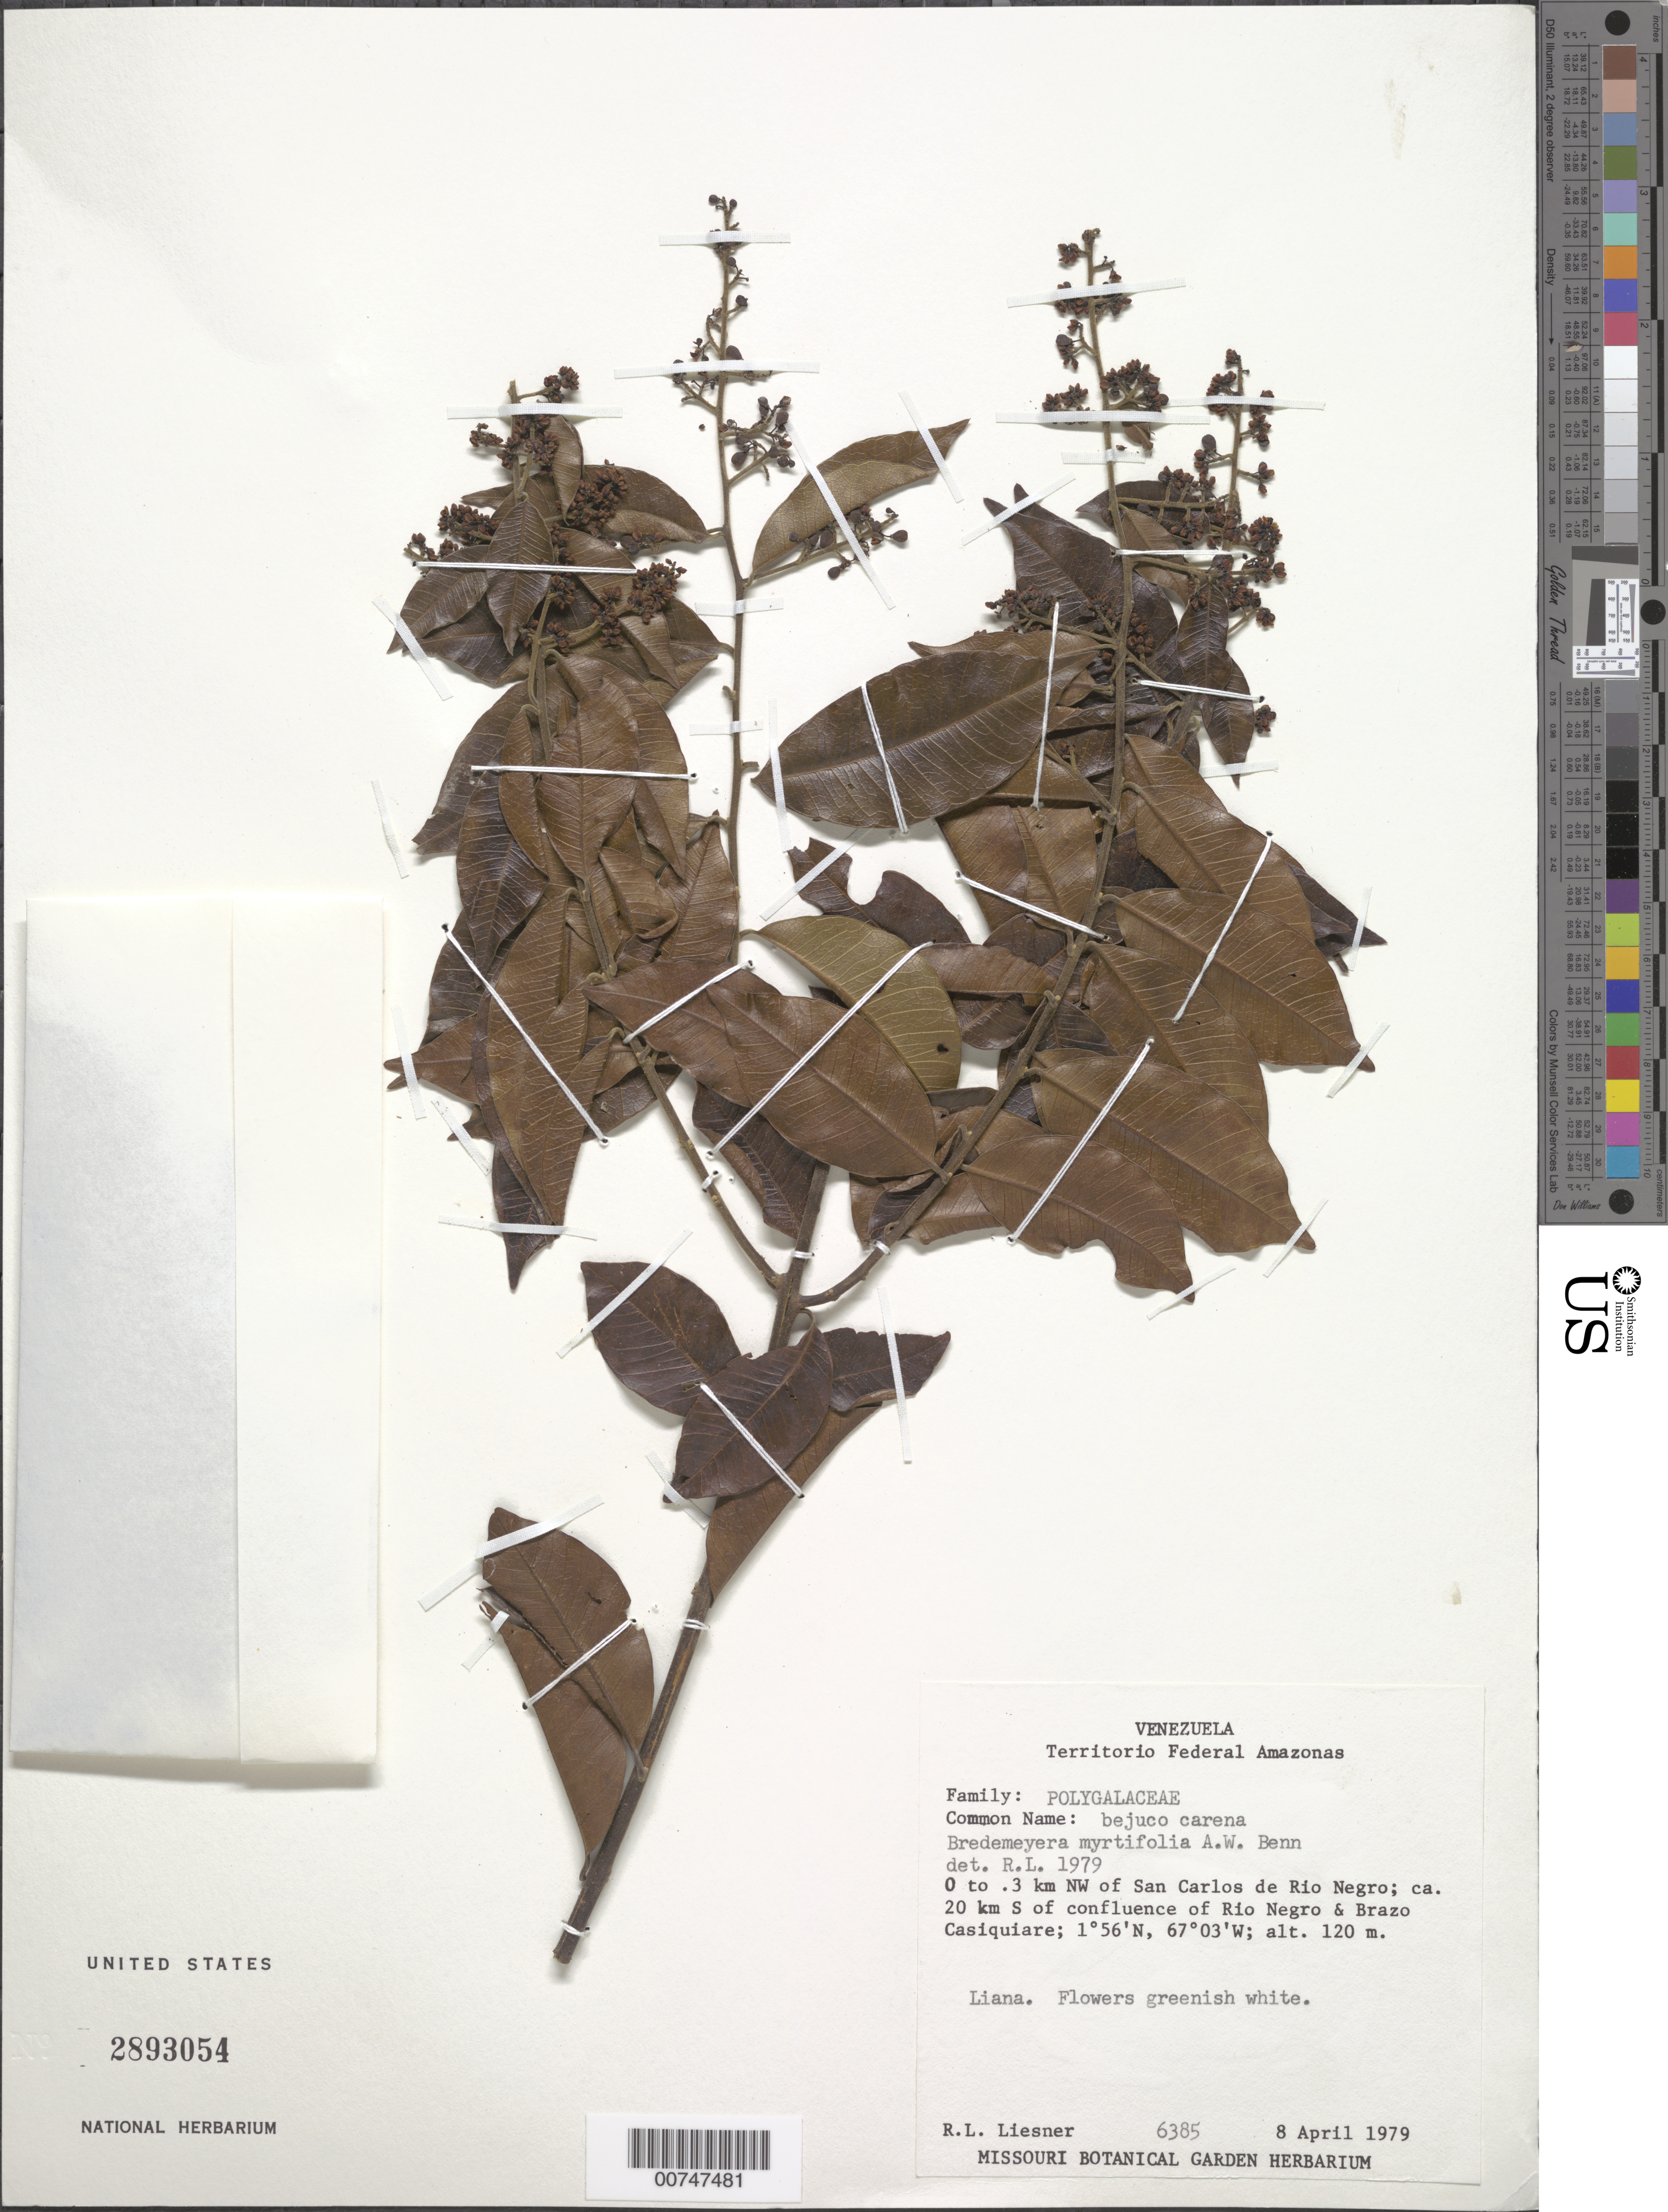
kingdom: Plantae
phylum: Tracheophyta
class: Magnoliopsida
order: Fabales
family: Polygalaceae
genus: Bredemeyera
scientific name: Bredemeyera myrtifolia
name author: A.W. Benn.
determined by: Liesner, R. L.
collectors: R. L. Liesner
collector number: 6385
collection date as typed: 8-Apr-79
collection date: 1979-04-08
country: Venezuela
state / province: Amazonas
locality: San Carlos de Río Negro, 0-0.3 km NW of; ca 20 km S of confluence of Río Negro and Brazo Casiquiare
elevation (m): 120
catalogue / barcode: US 2893054